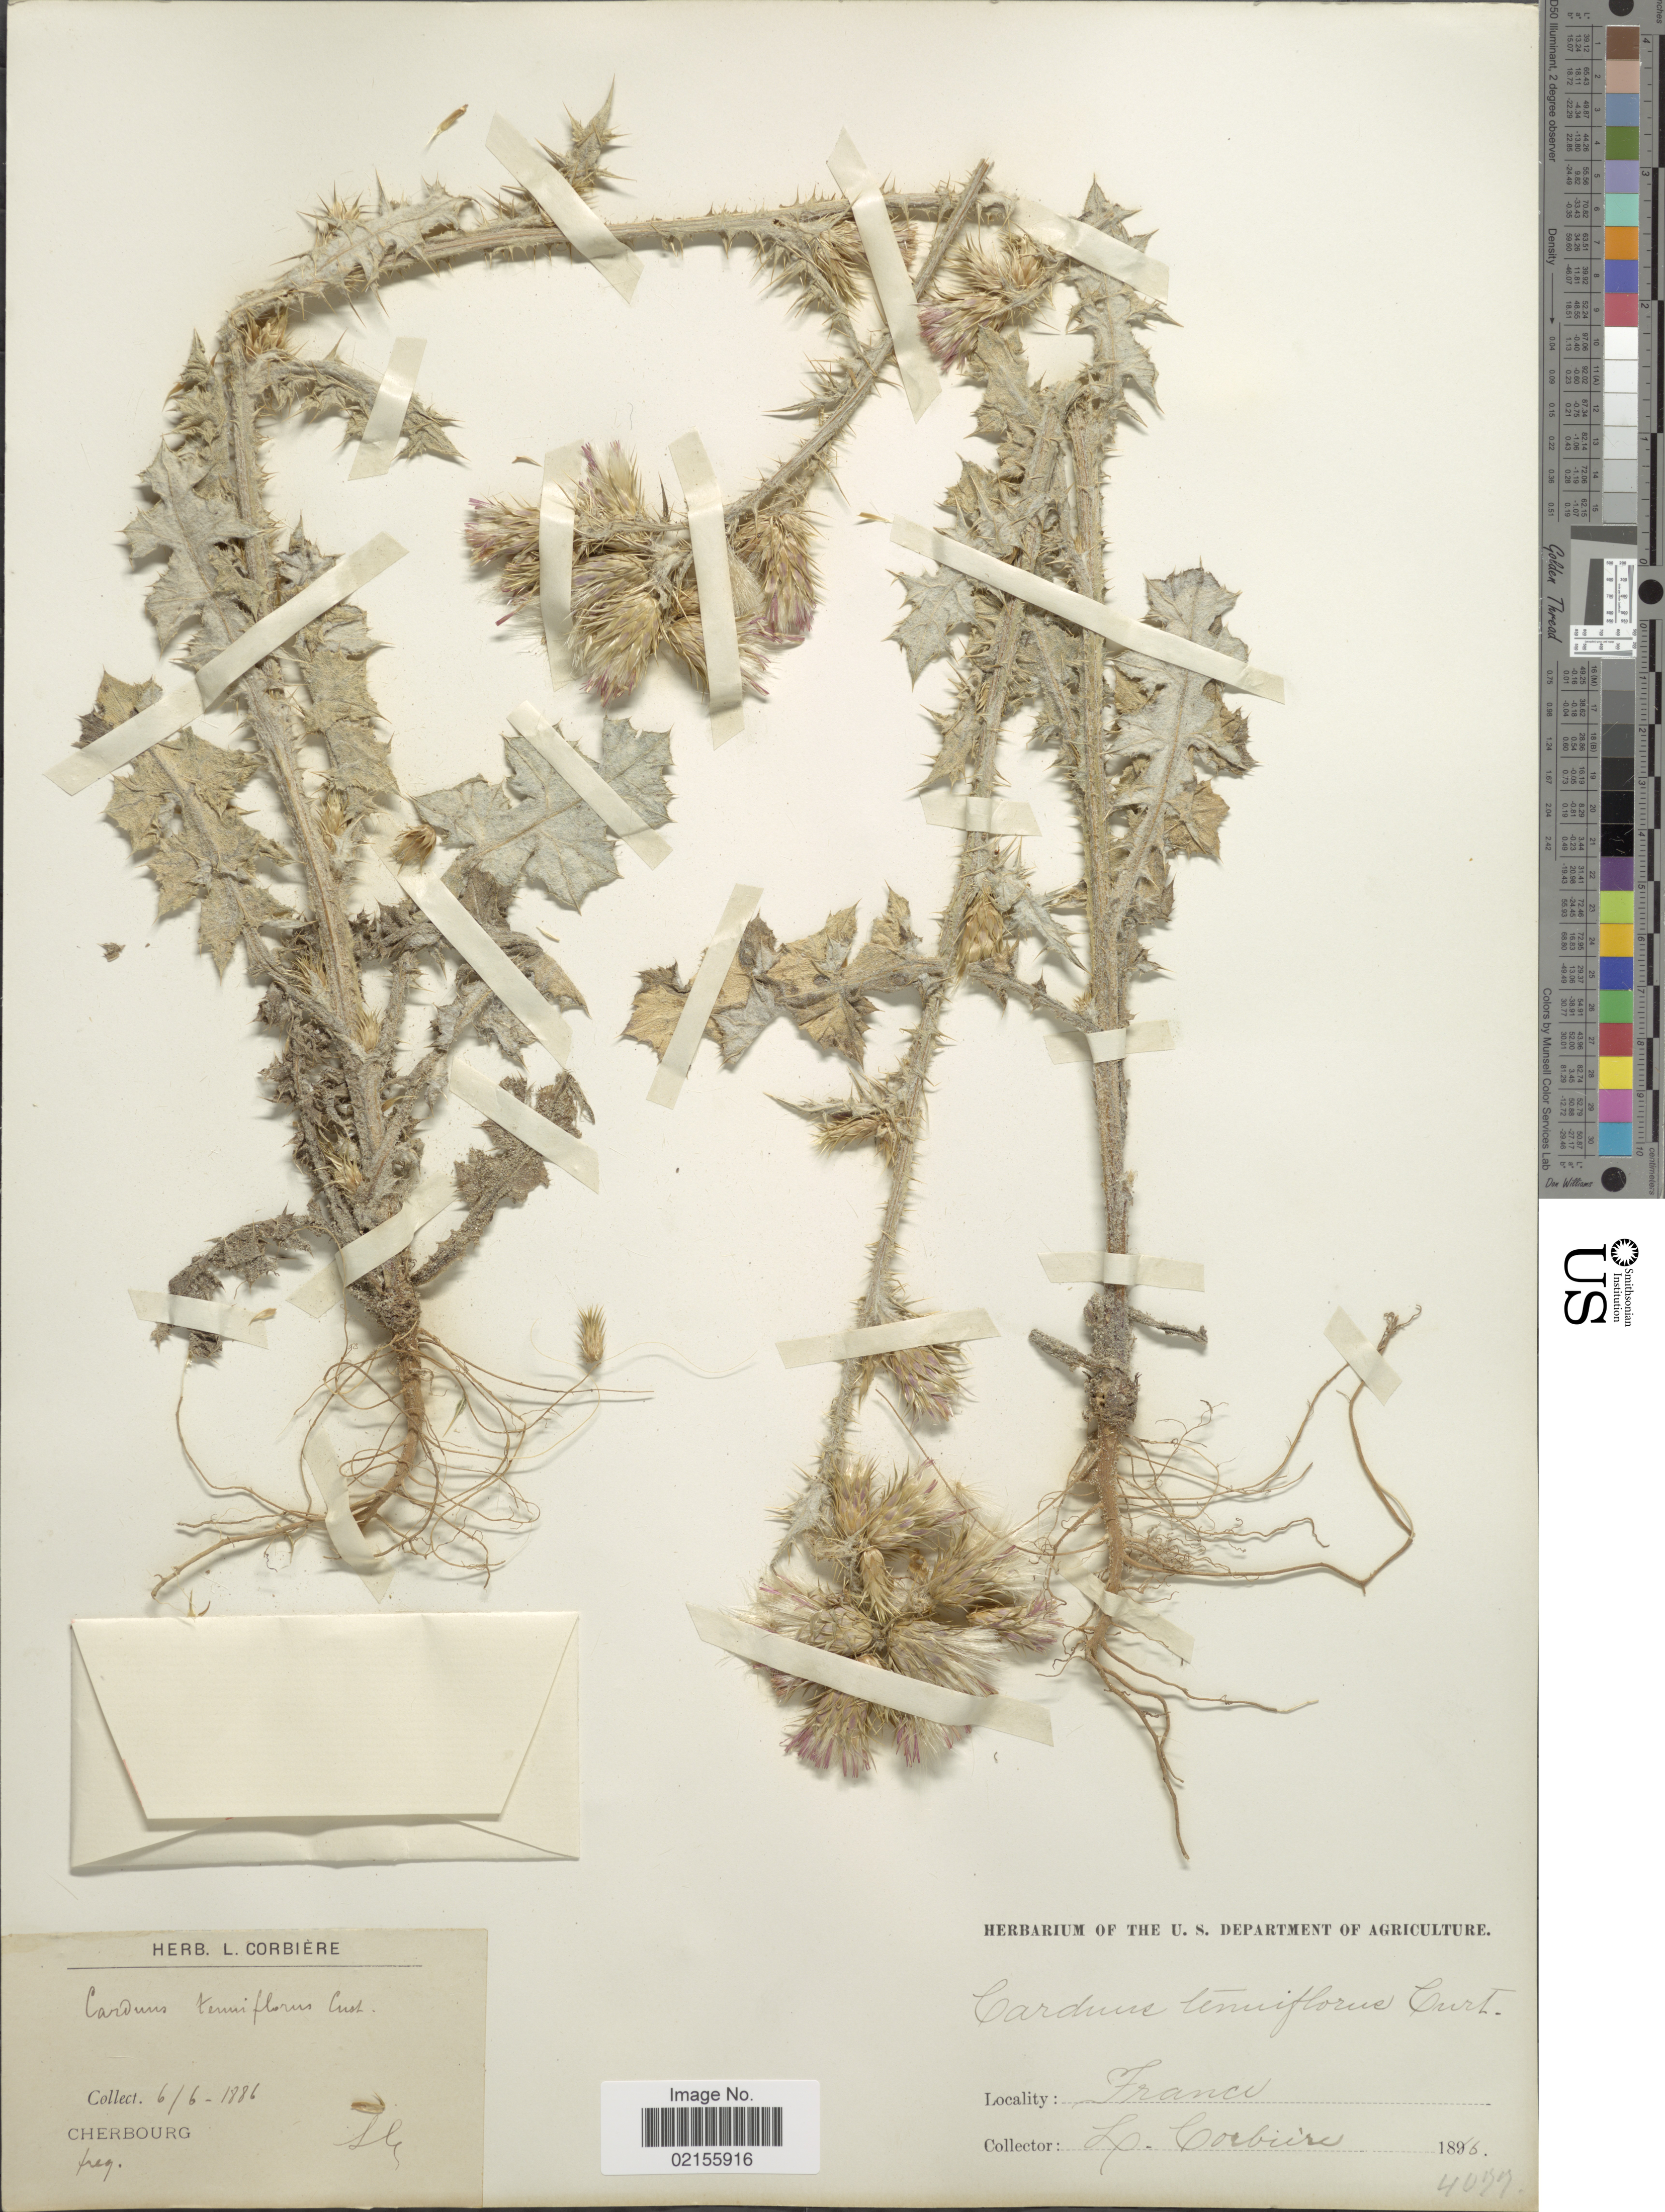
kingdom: Plantae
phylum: Tracheophyta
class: Magnoliopsida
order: Asterales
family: Asteraceae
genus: Carduus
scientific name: Carduus tenuiflorus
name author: Curtis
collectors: L. Corbière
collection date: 1888-06-06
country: France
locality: Cherbourg